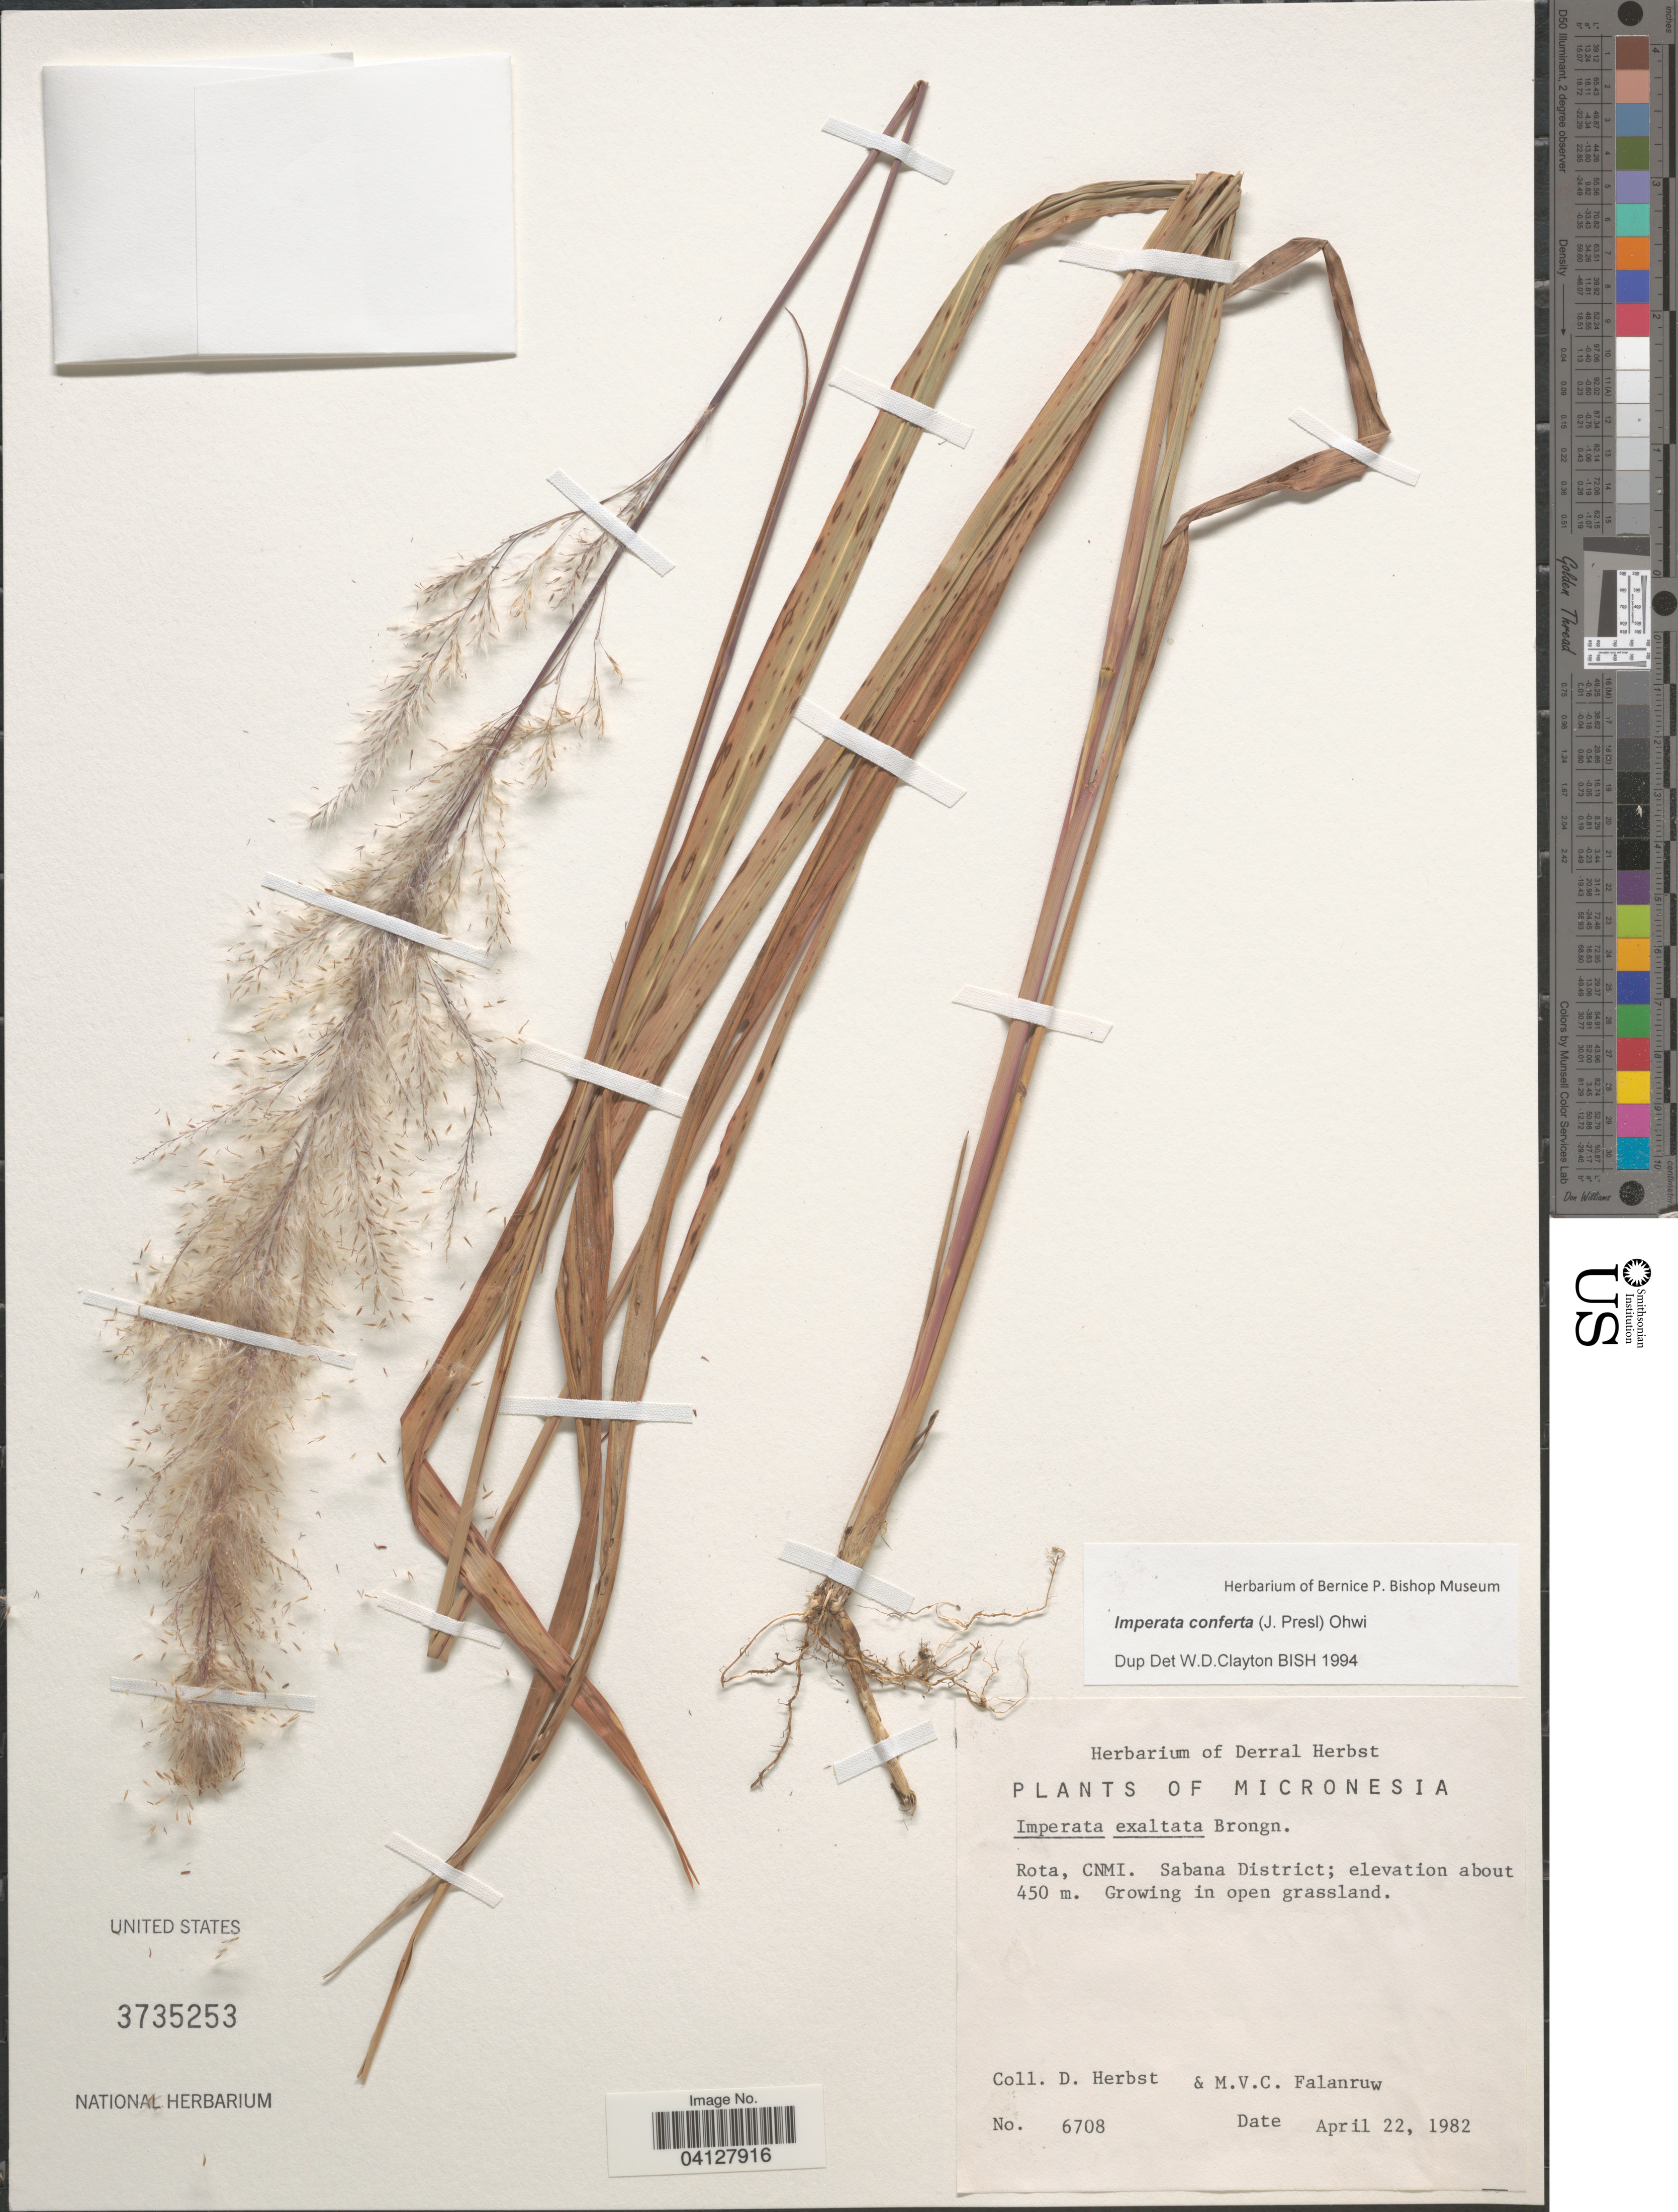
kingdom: Plantae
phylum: Tracheophyta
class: Liliopsida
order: Poales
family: Poaceae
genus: Imperata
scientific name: Imperata conferta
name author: (J. Presl) Ohwi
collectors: D. R. Herbst & M. V. Falanruw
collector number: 6708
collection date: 1982-04-22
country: Northern Mariana Islands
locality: Micronesia. Rota. CNMI. Sabana District.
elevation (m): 450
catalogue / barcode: US 3735253